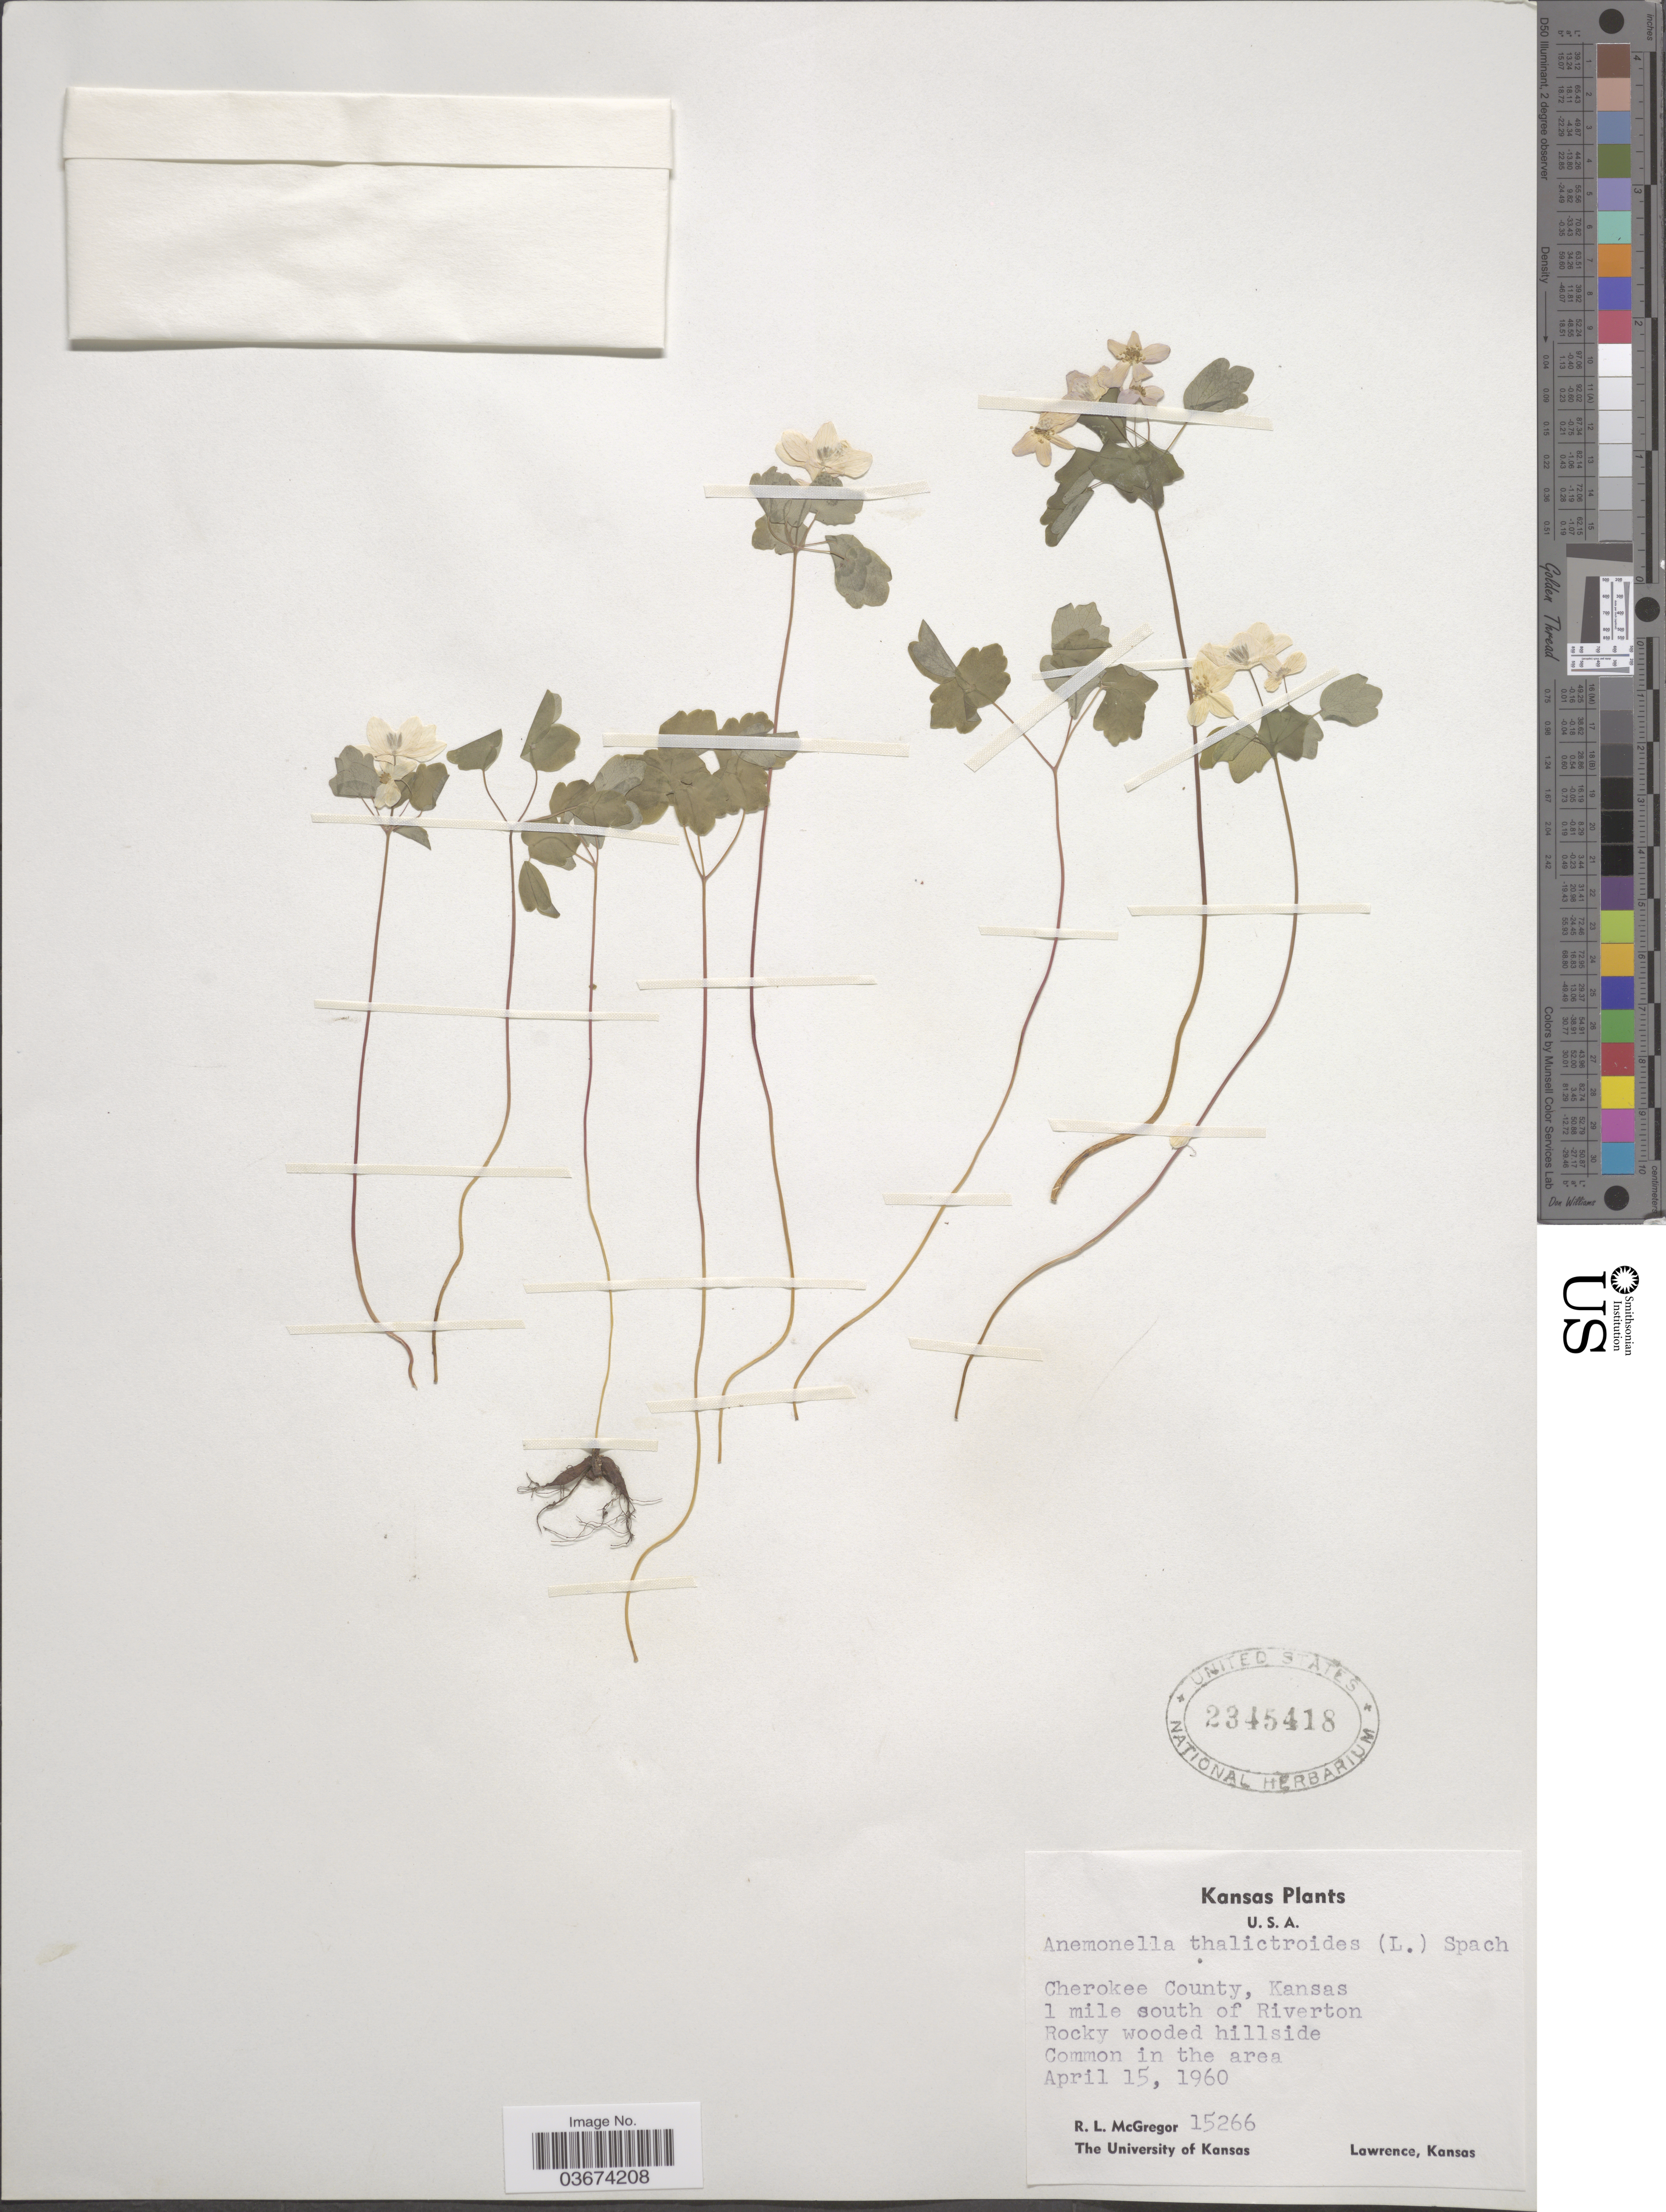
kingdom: Plantae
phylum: Tracheophyta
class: Magnoliopsida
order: Ranunculales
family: Ranunculaceae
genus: Thalictrum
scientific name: Thalictrum thalictroides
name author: (L.) A.J. Eames & B. Boivin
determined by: Strong, M. T., (US), Smithsonian Institution - National Museum of Natural History (UNITED STATES)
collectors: R. McGregor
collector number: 15266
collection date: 1960-04-15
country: United States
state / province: Kansas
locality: U.S.A. Cherokee County. 1 mile south of Riverton.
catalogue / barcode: US 2345418